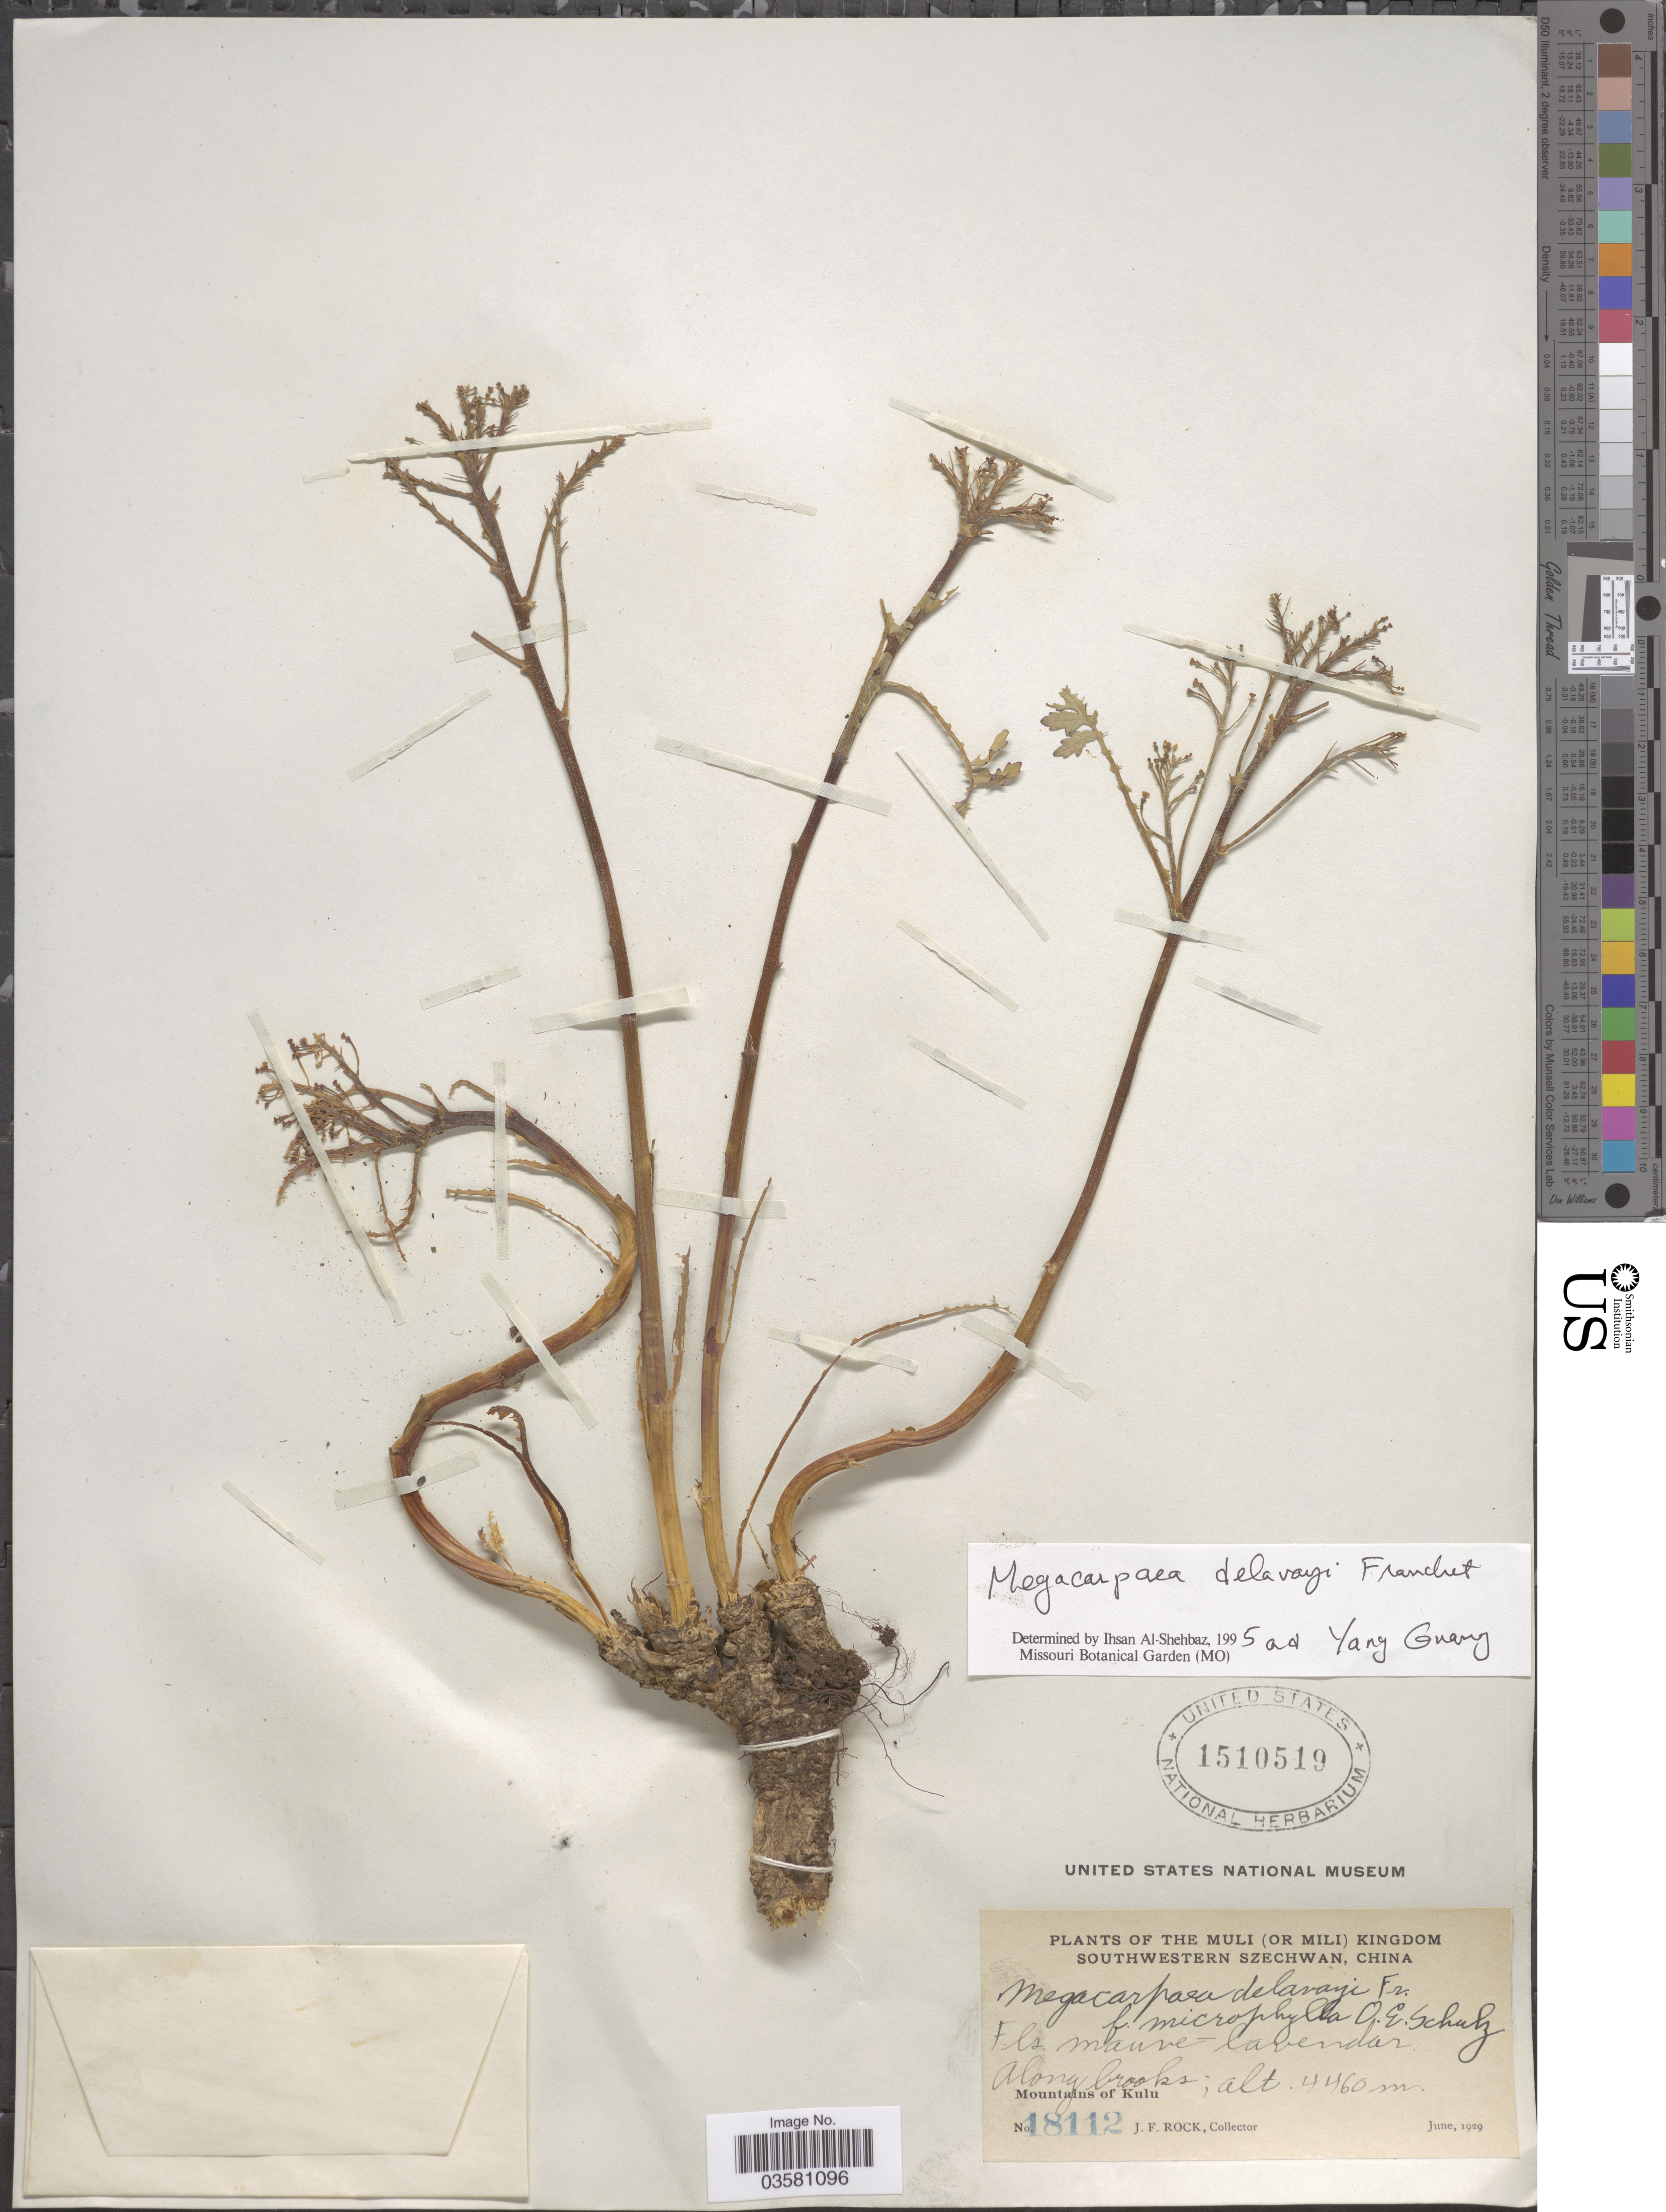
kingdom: Plantae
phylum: Tracheophyta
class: Magnoliopsida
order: Brassicales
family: Brassicaceae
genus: Megacarpaea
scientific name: Megacarpaea delavayi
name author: Franch.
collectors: J. Rock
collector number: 18112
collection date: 1929-06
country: China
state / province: Sichuan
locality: The Muli (or Mili) Kingdom. Southwestern Szechuan. Mountains of Kulu.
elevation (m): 4460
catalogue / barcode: US 1510519